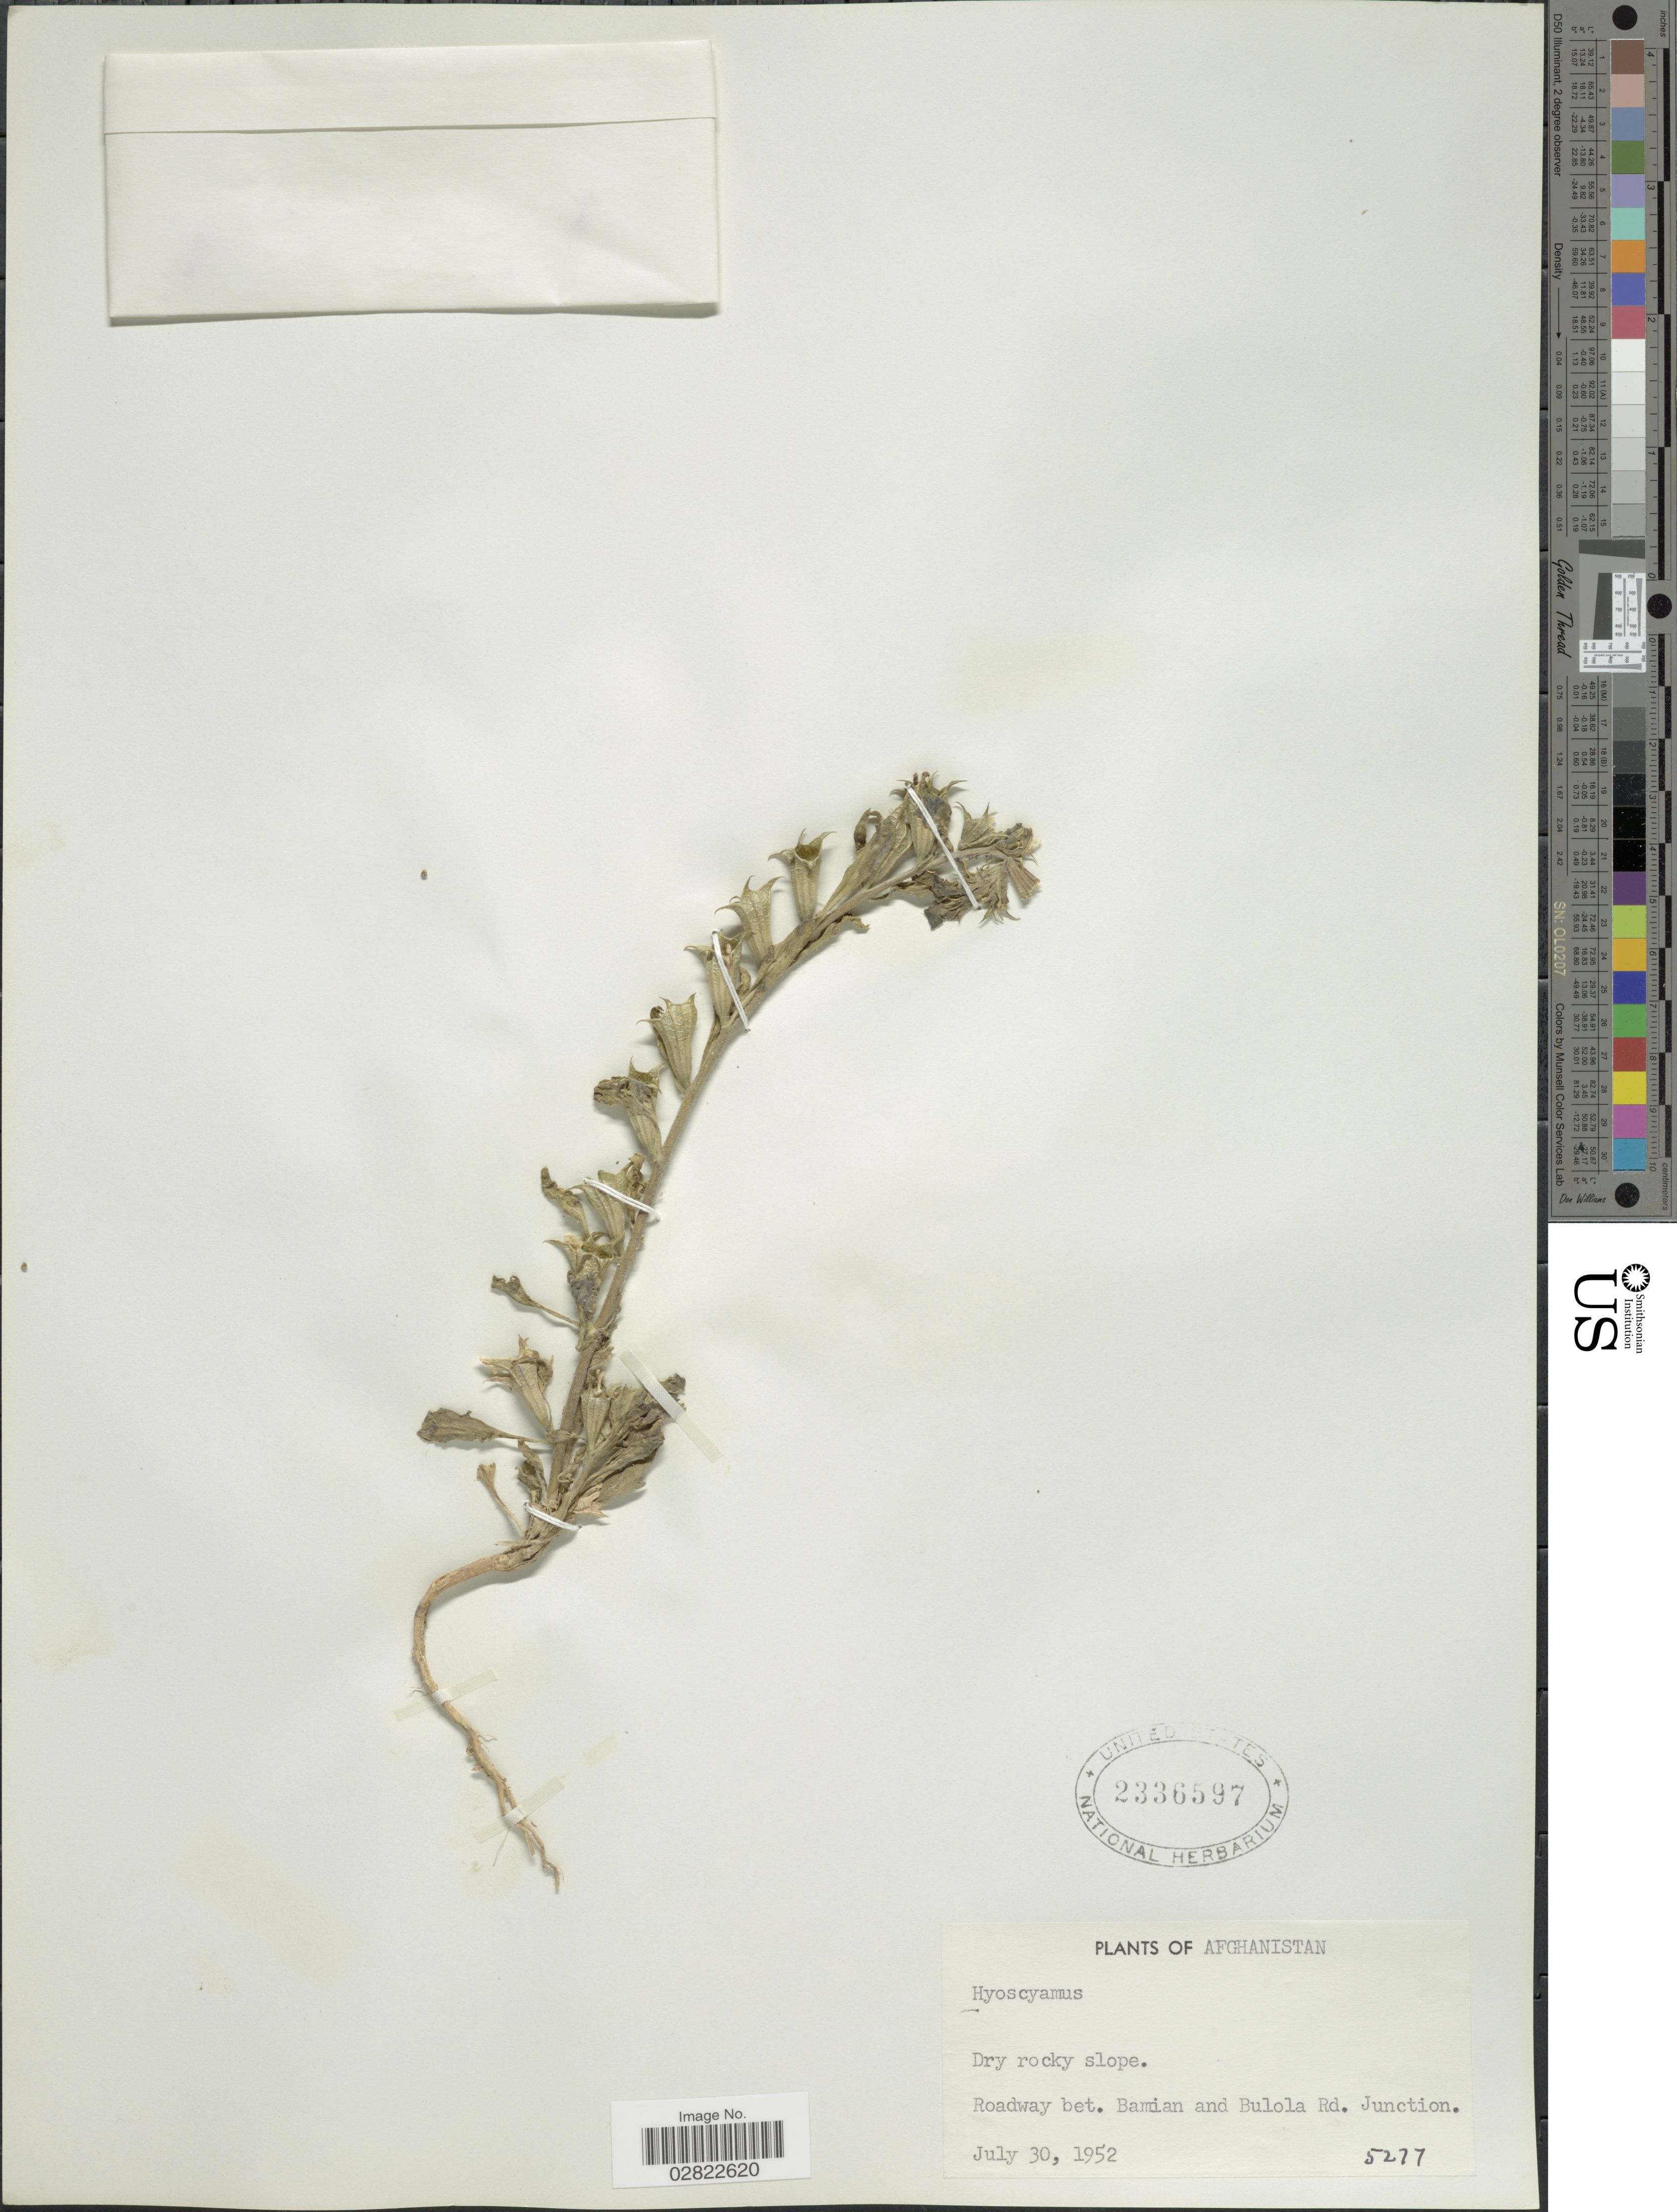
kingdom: Plantae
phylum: Tracheophyta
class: Magnoliopsida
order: Solanales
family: Solanaceae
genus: Hyoscyamus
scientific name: Hyoscyamus sp.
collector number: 5277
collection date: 1952-07-30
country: Afghanistan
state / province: Bamian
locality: Roadway bet. Bamian and Bulola Rd. Junction.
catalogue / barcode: US 2336597